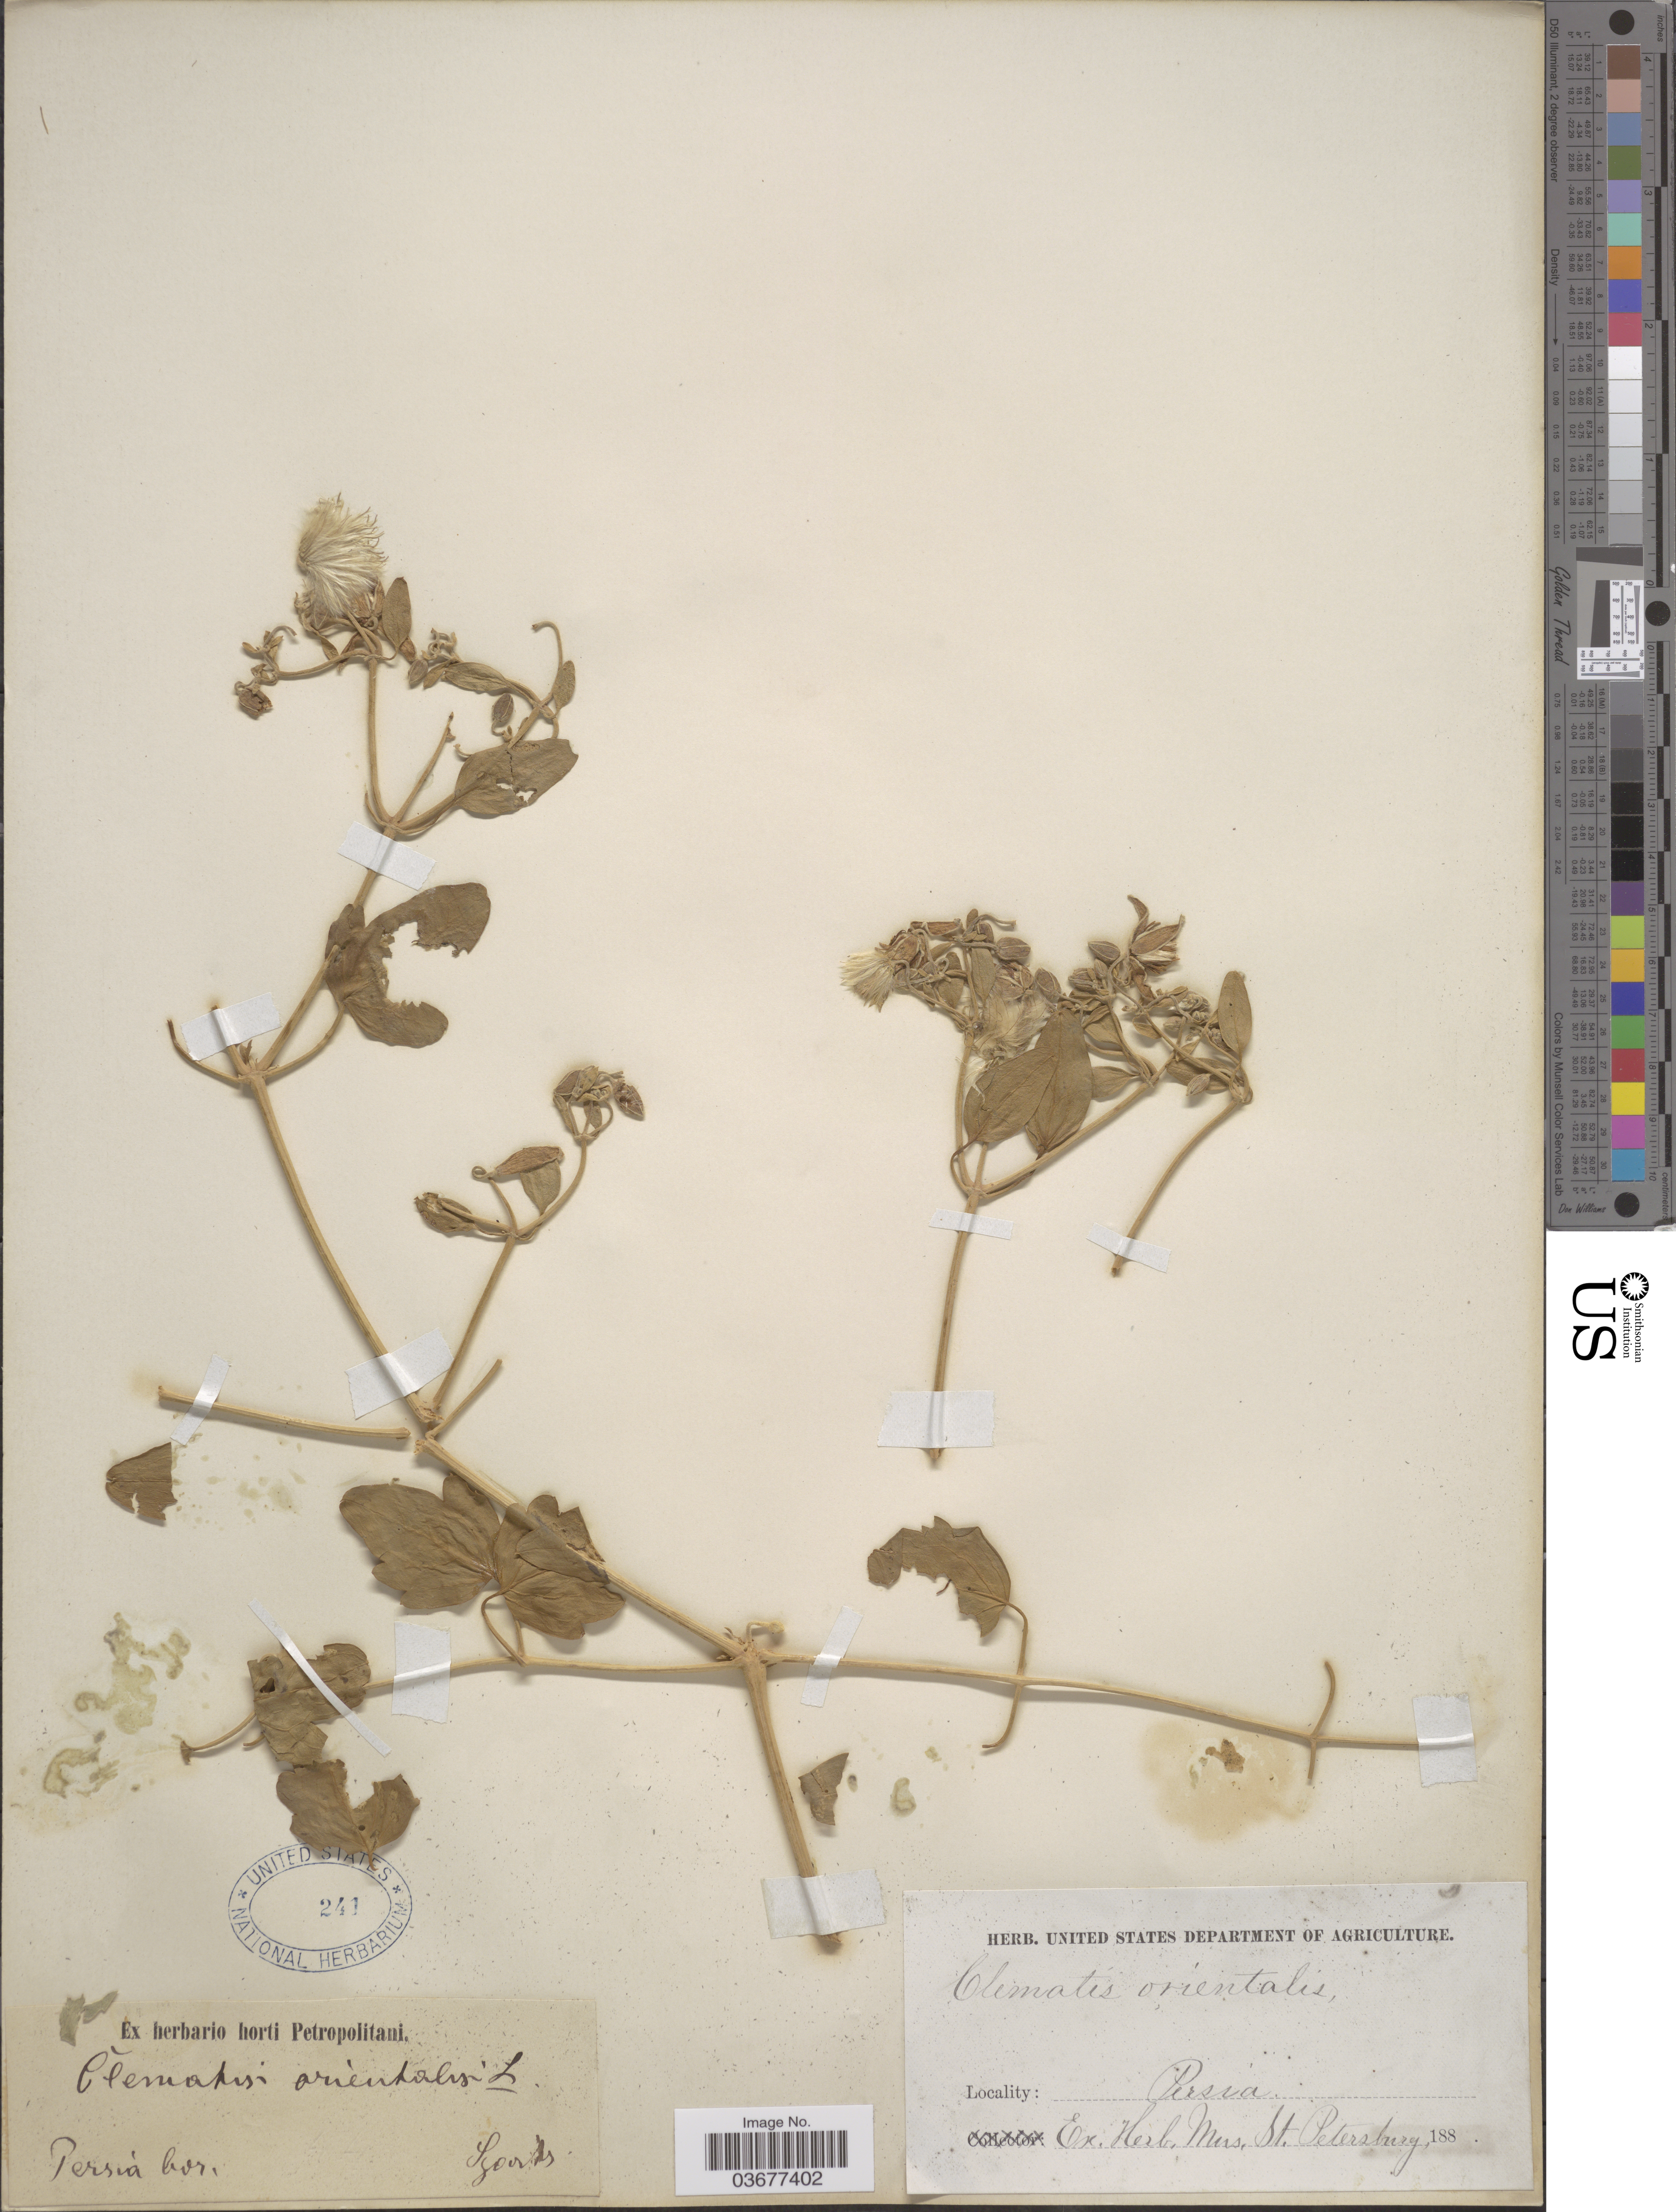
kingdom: Plantae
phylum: Tracheophyta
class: Magnoliopsida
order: Ranunculales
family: Ranunculaceae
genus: Clematis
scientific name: Clematis orientalis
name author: L.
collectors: Szovits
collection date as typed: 188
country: Iran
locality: Persia bor.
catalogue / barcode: US 241